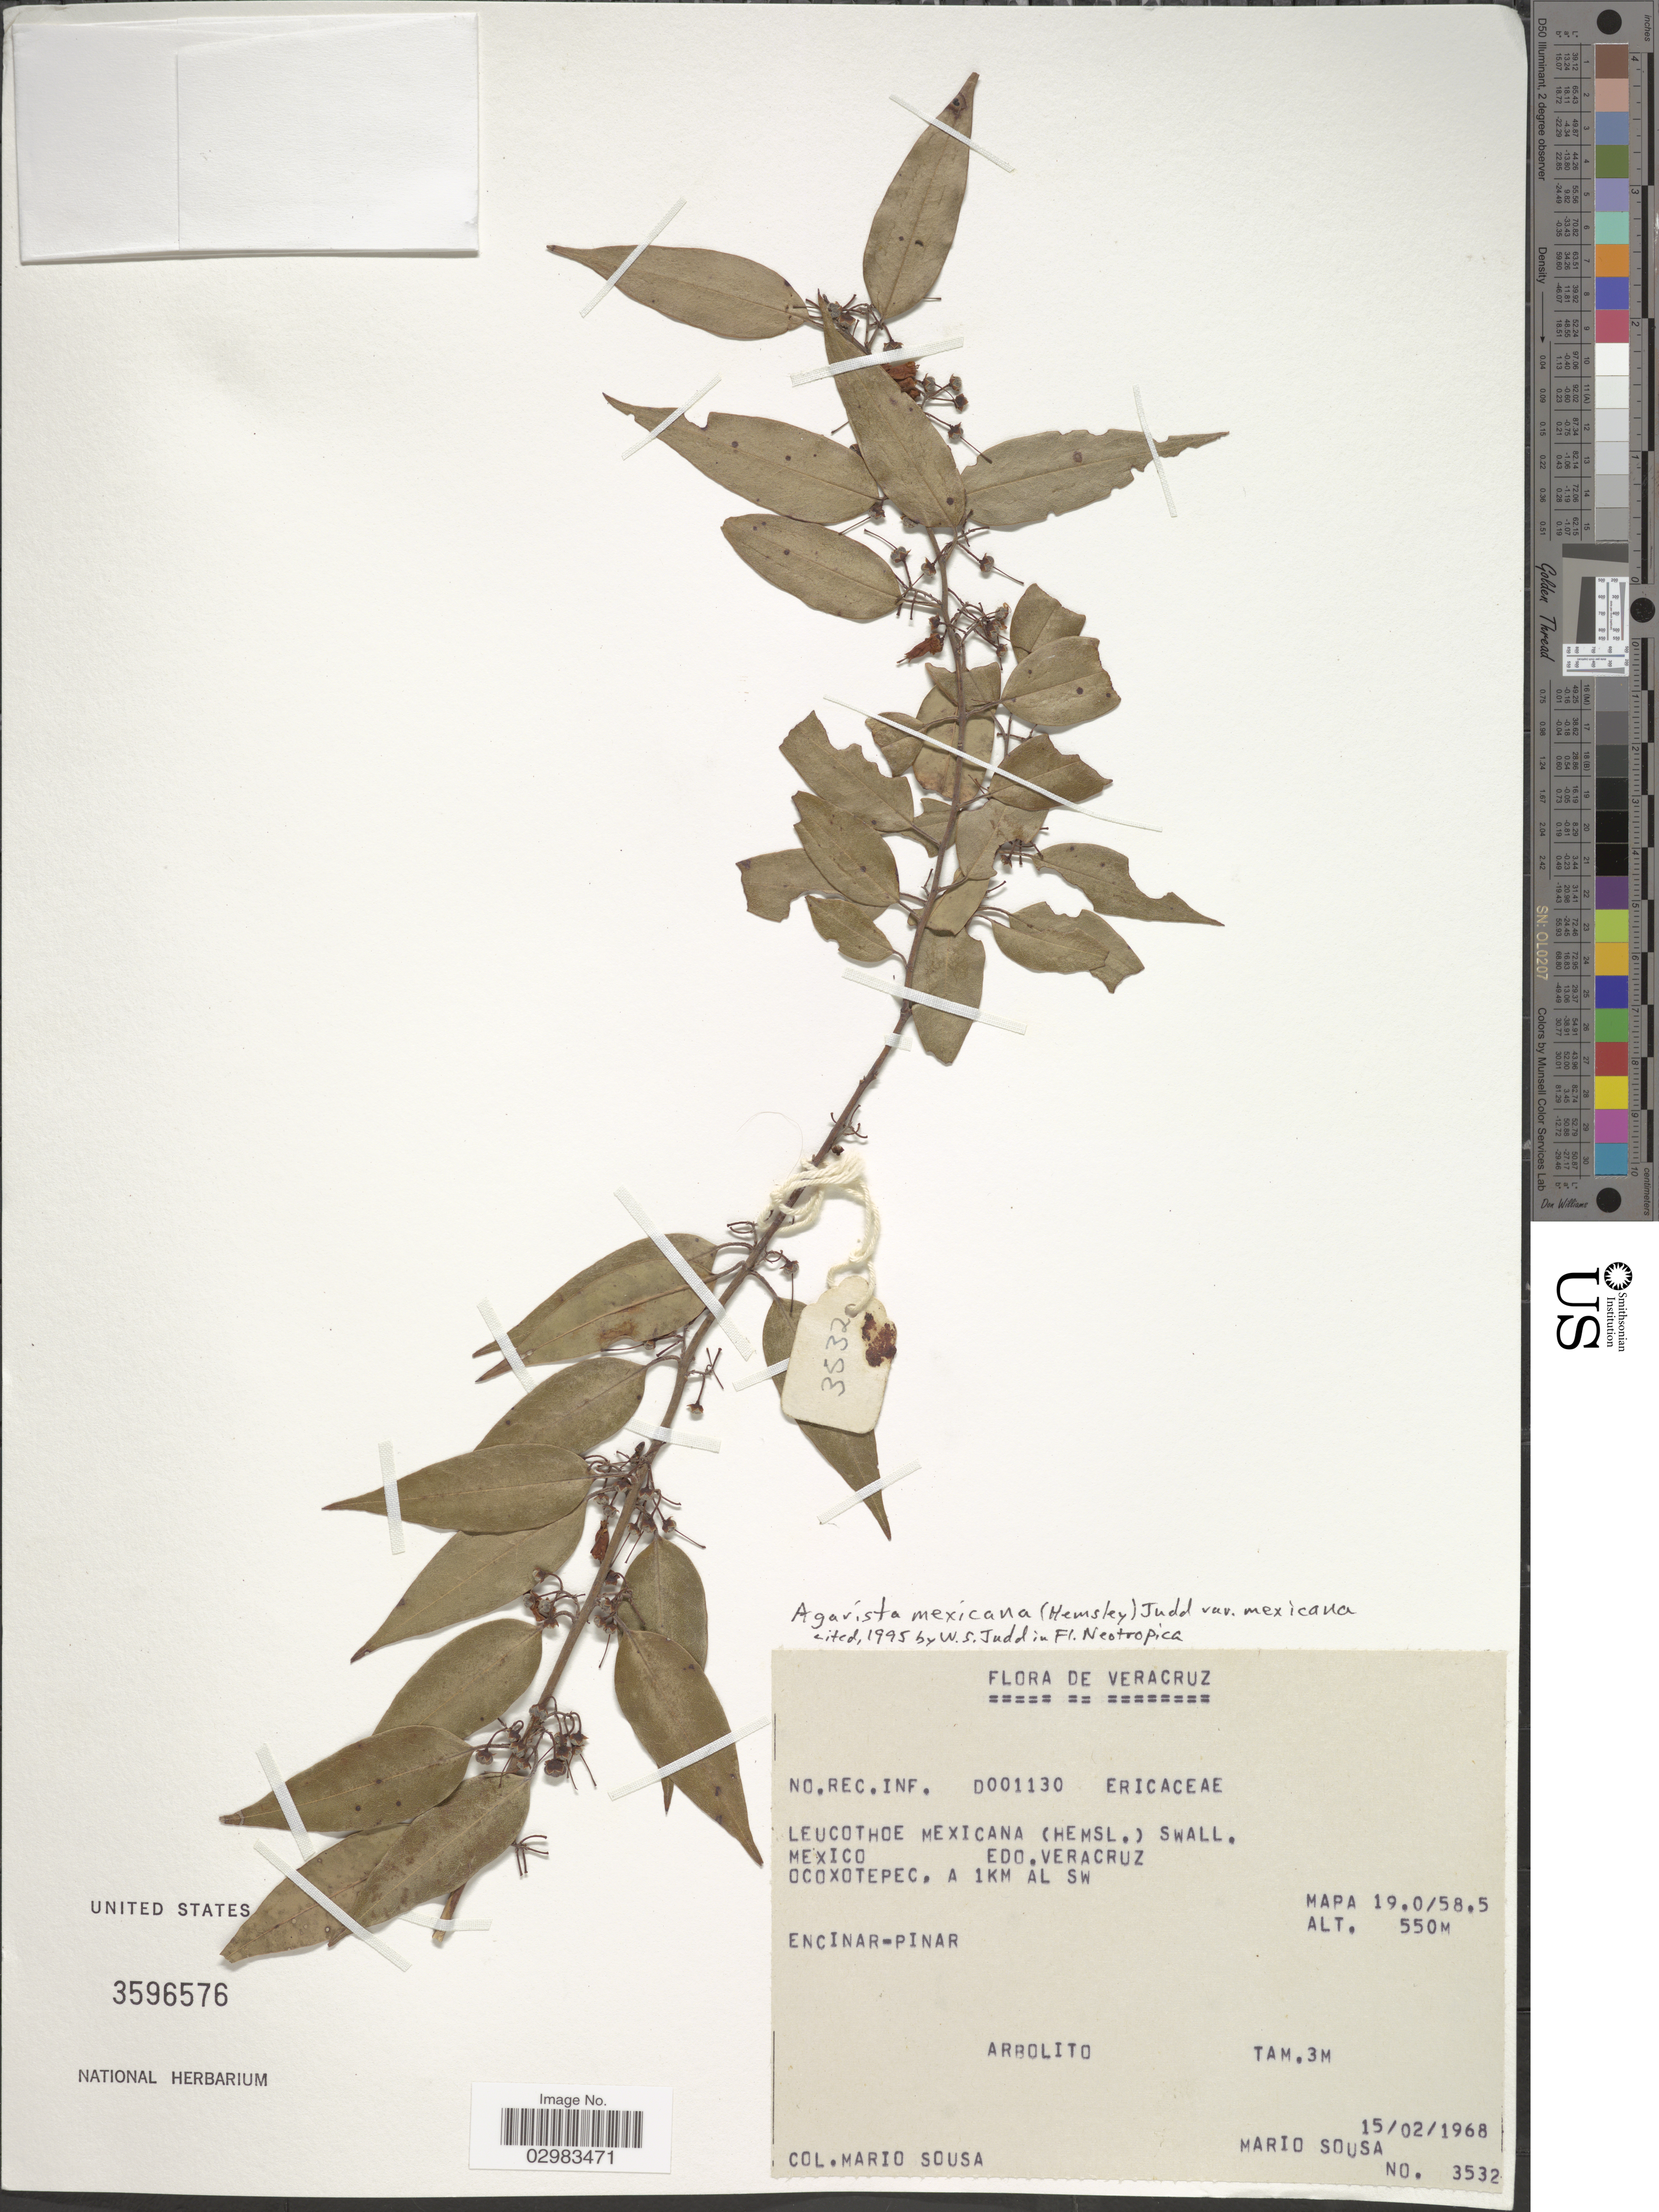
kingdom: Plantae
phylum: Tracheophyta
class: Magnoliopsida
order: Ericales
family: Ericaceae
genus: Leucothoe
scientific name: Leucothoë mexicana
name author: (Hemsl.) Small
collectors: M. Sousa S.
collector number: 3532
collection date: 1968-02-15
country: Mexico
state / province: Veracruz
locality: Edo. Veracruz. Ocoxotepec, a 1Km al SW. Mapa 19.0/58.5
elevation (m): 550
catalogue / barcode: US 3596576